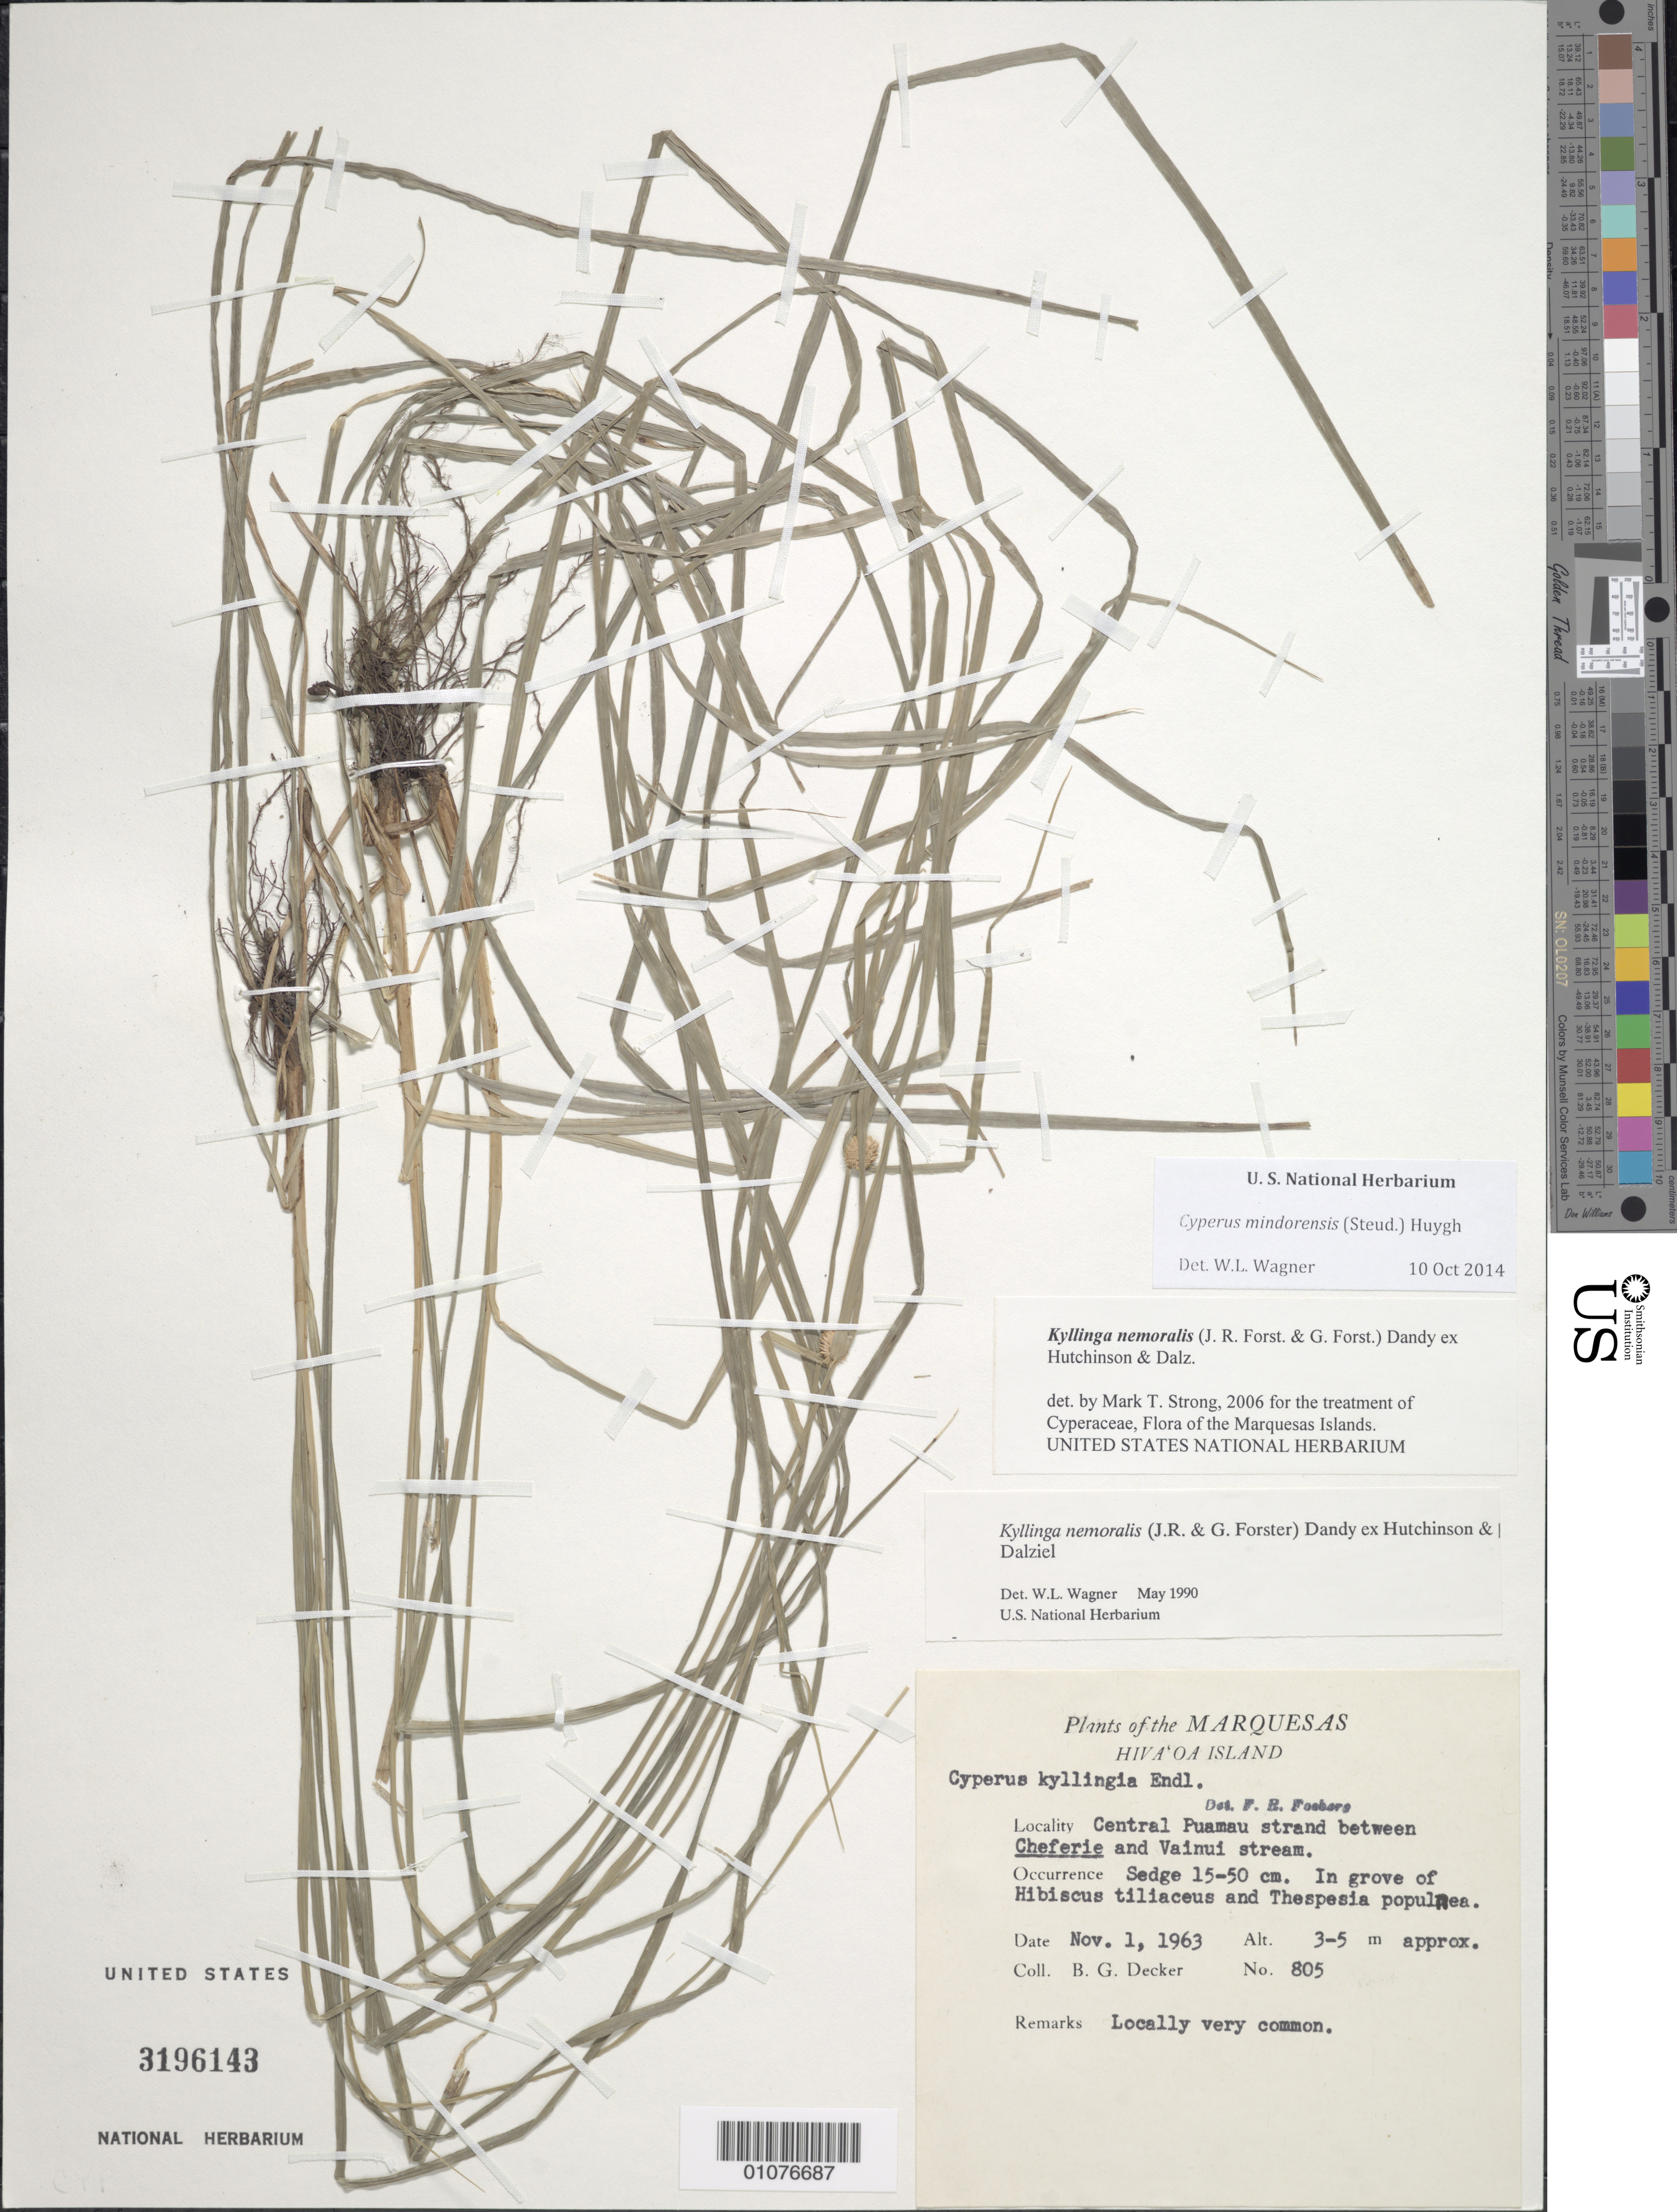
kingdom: Plantae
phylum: Tracheophyta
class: Liliopsida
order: Poales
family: Cyperaceae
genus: Cyperus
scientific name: Cyperus mindorensis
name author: (Steud.) Huygh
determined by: Lorence, David H., (PTBG), National Tropical Botanical Garden (UNITED STATES)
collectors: B. G. Decker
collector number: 805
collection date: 1963-11-01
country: French Polynesia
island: Hiva Oa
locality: central Puamau strand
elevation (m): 3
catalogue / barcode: US 3196143